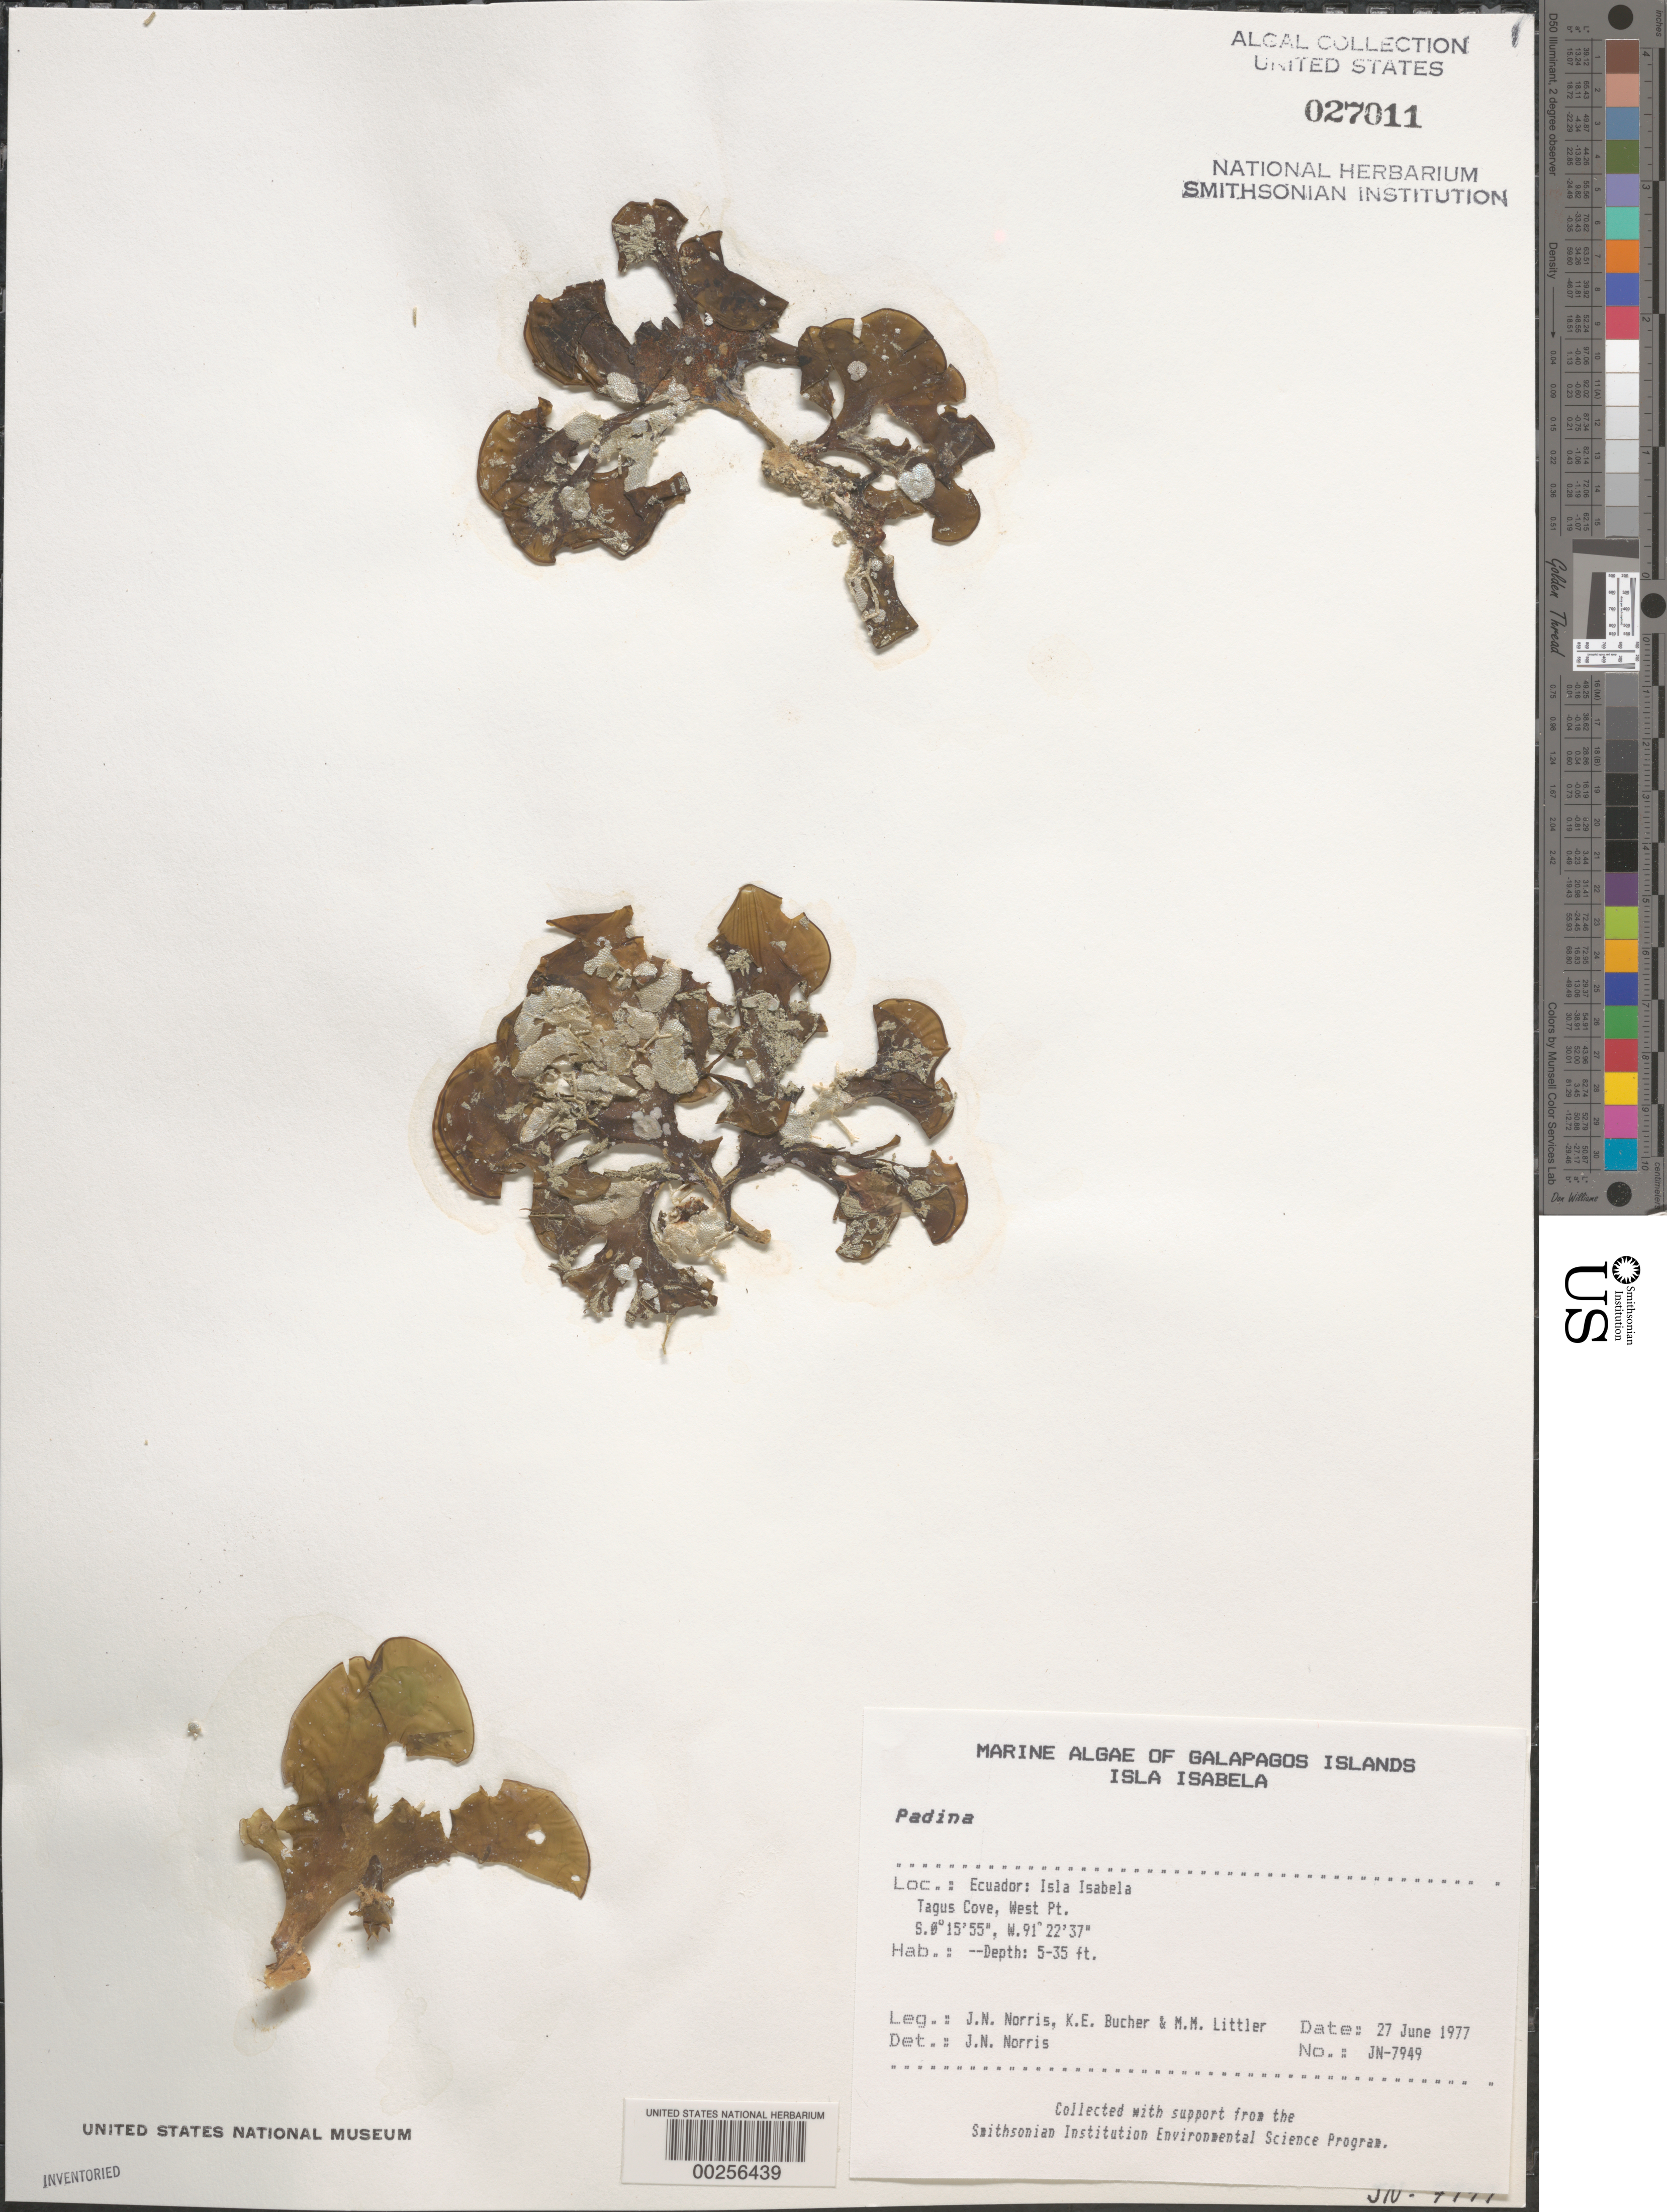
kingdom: Chromista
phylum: Ochrophyta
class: Phaeophyceae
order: Dictyotales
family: Dictyotaceae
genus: Padina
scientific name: Padina sp.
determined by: Norris, James N.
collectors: J. N. Norris, K. E. Bucher & M. M. Littler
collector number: JN-7949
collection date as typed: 27 Jun 1977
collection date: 1977-06-27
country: Ecuador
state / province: Colón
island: Isabela [Albemarle]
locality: Tagus Cove, West Point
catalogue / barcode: US 27011